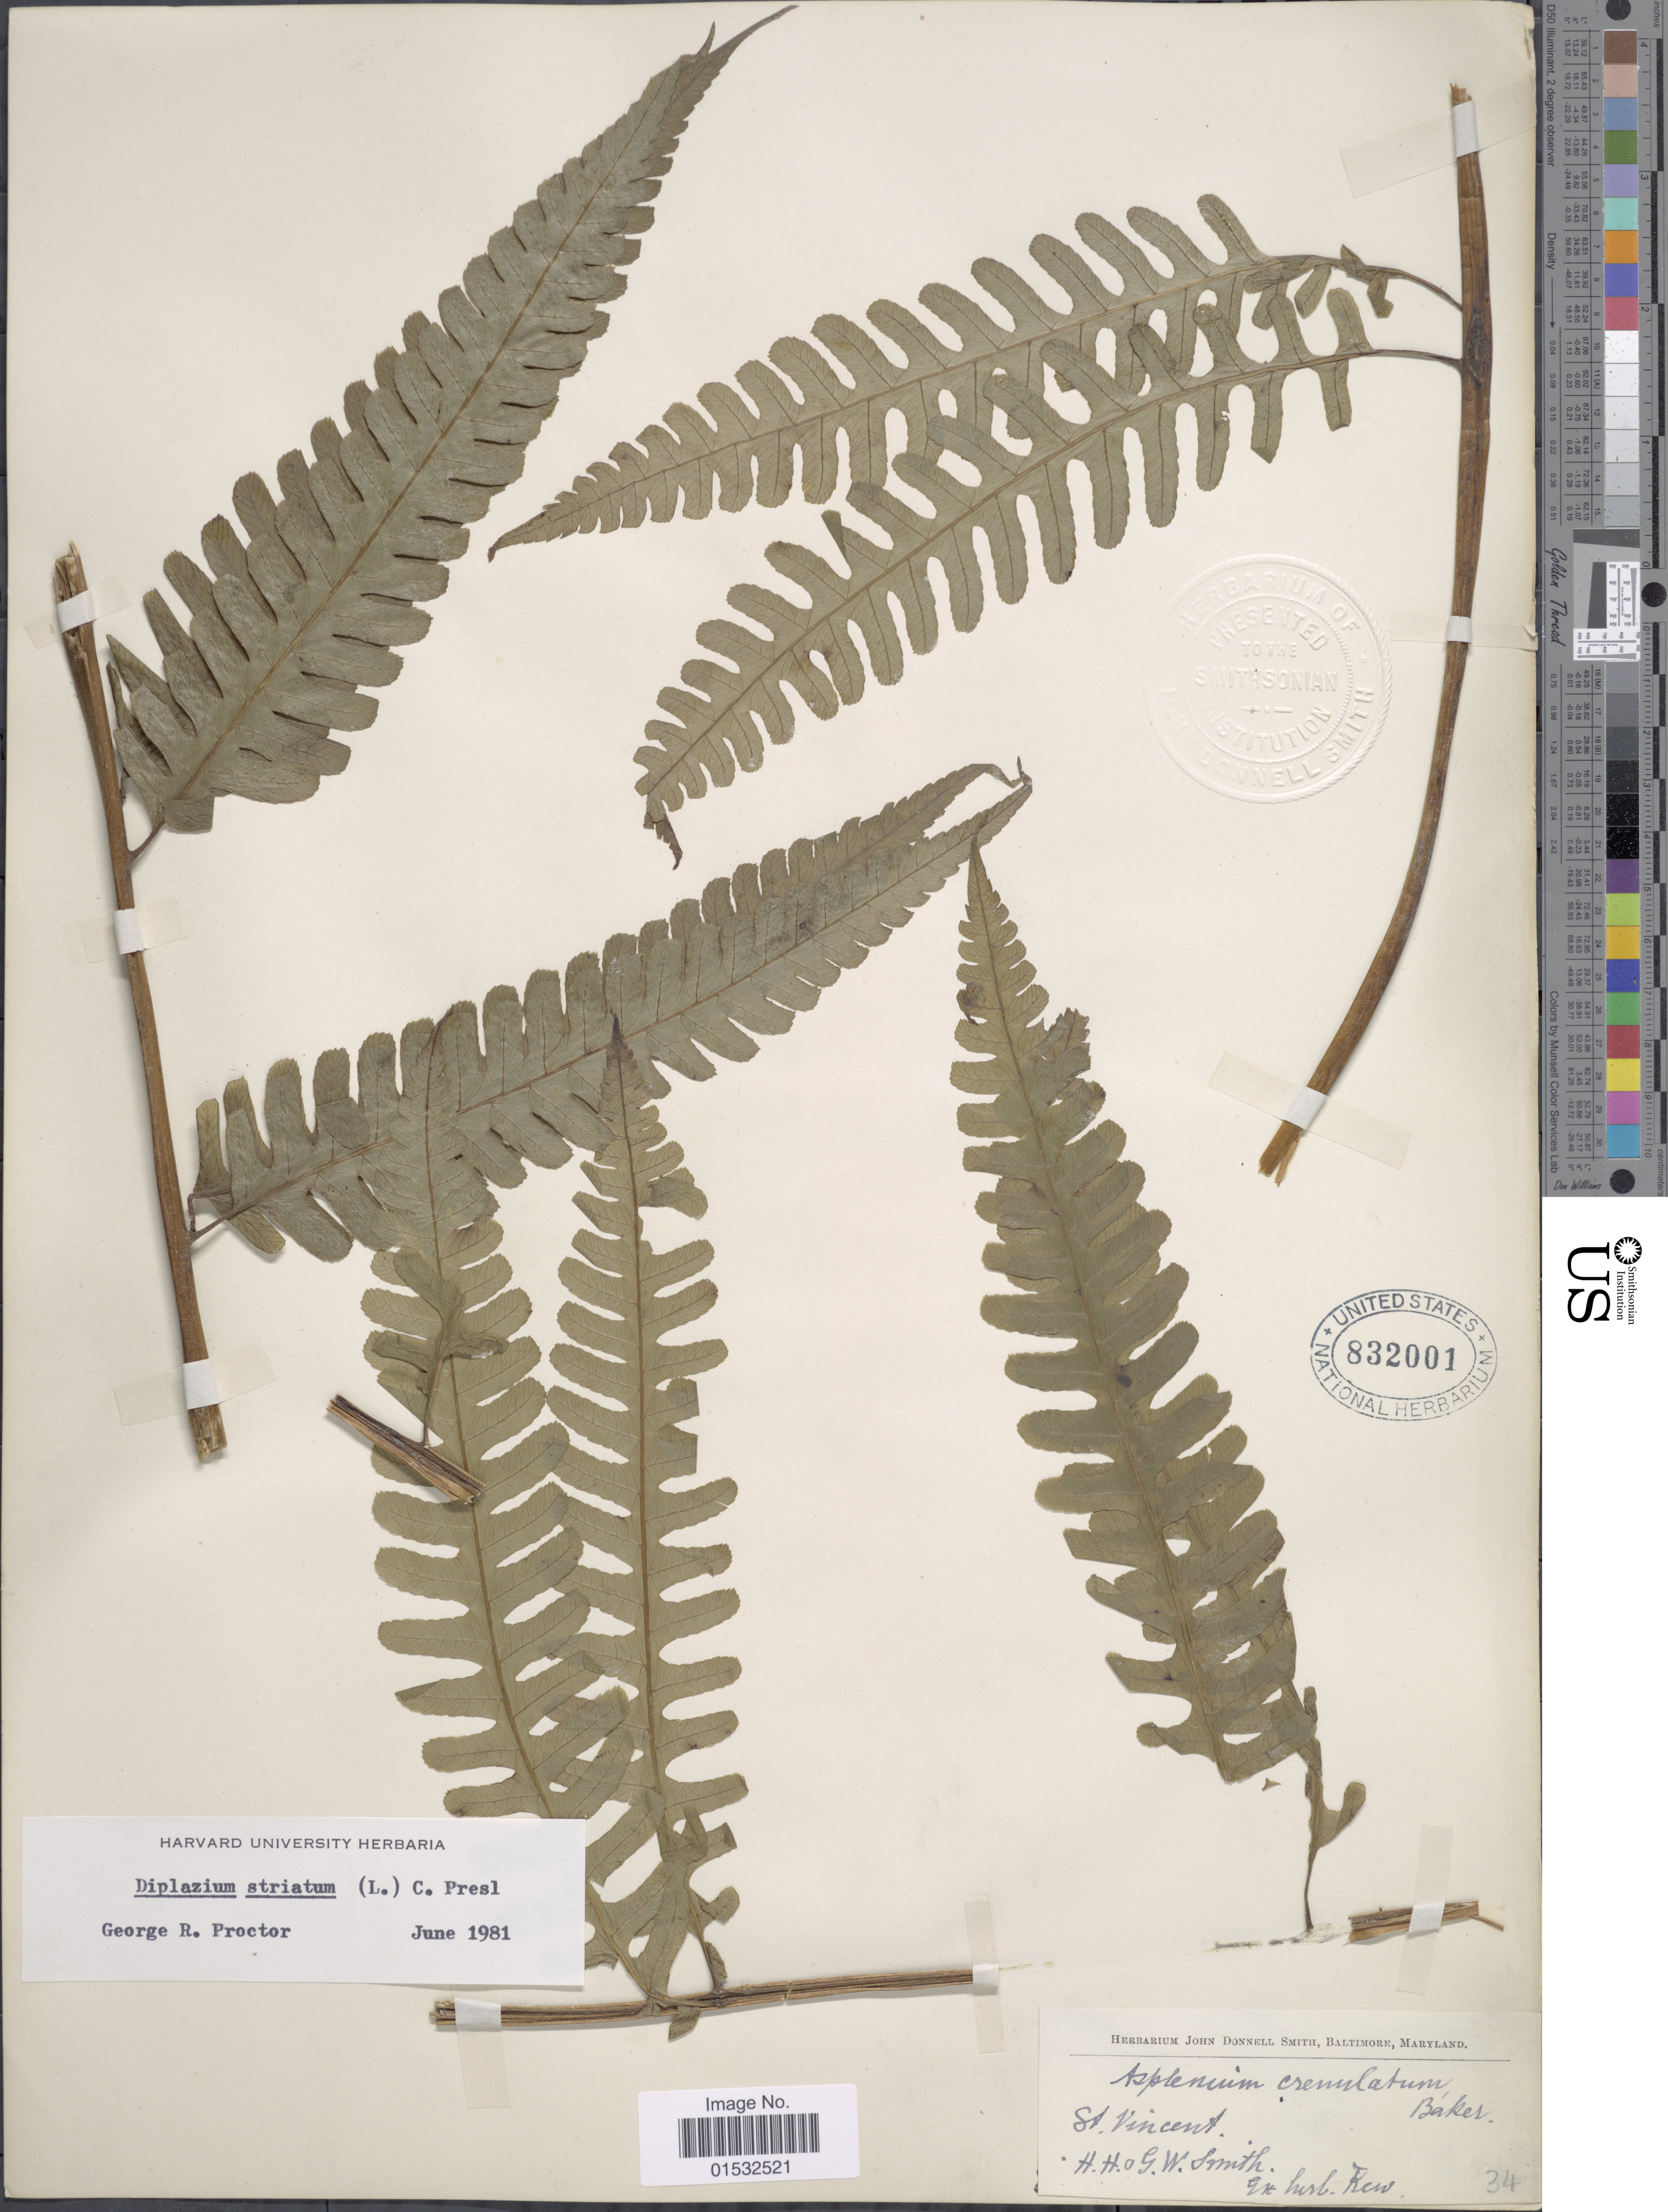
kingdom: Plantae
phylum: Tracheophyta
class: Polypodiopsida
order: Polypodiales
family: Athyriaceae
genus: Diplazium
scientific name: Diplazium striatum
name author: (L.) C. Presl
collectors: H. H. Smith & G. Smith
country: St. Vincent - Grenadines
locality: St. Vincent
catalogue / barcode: US 832001